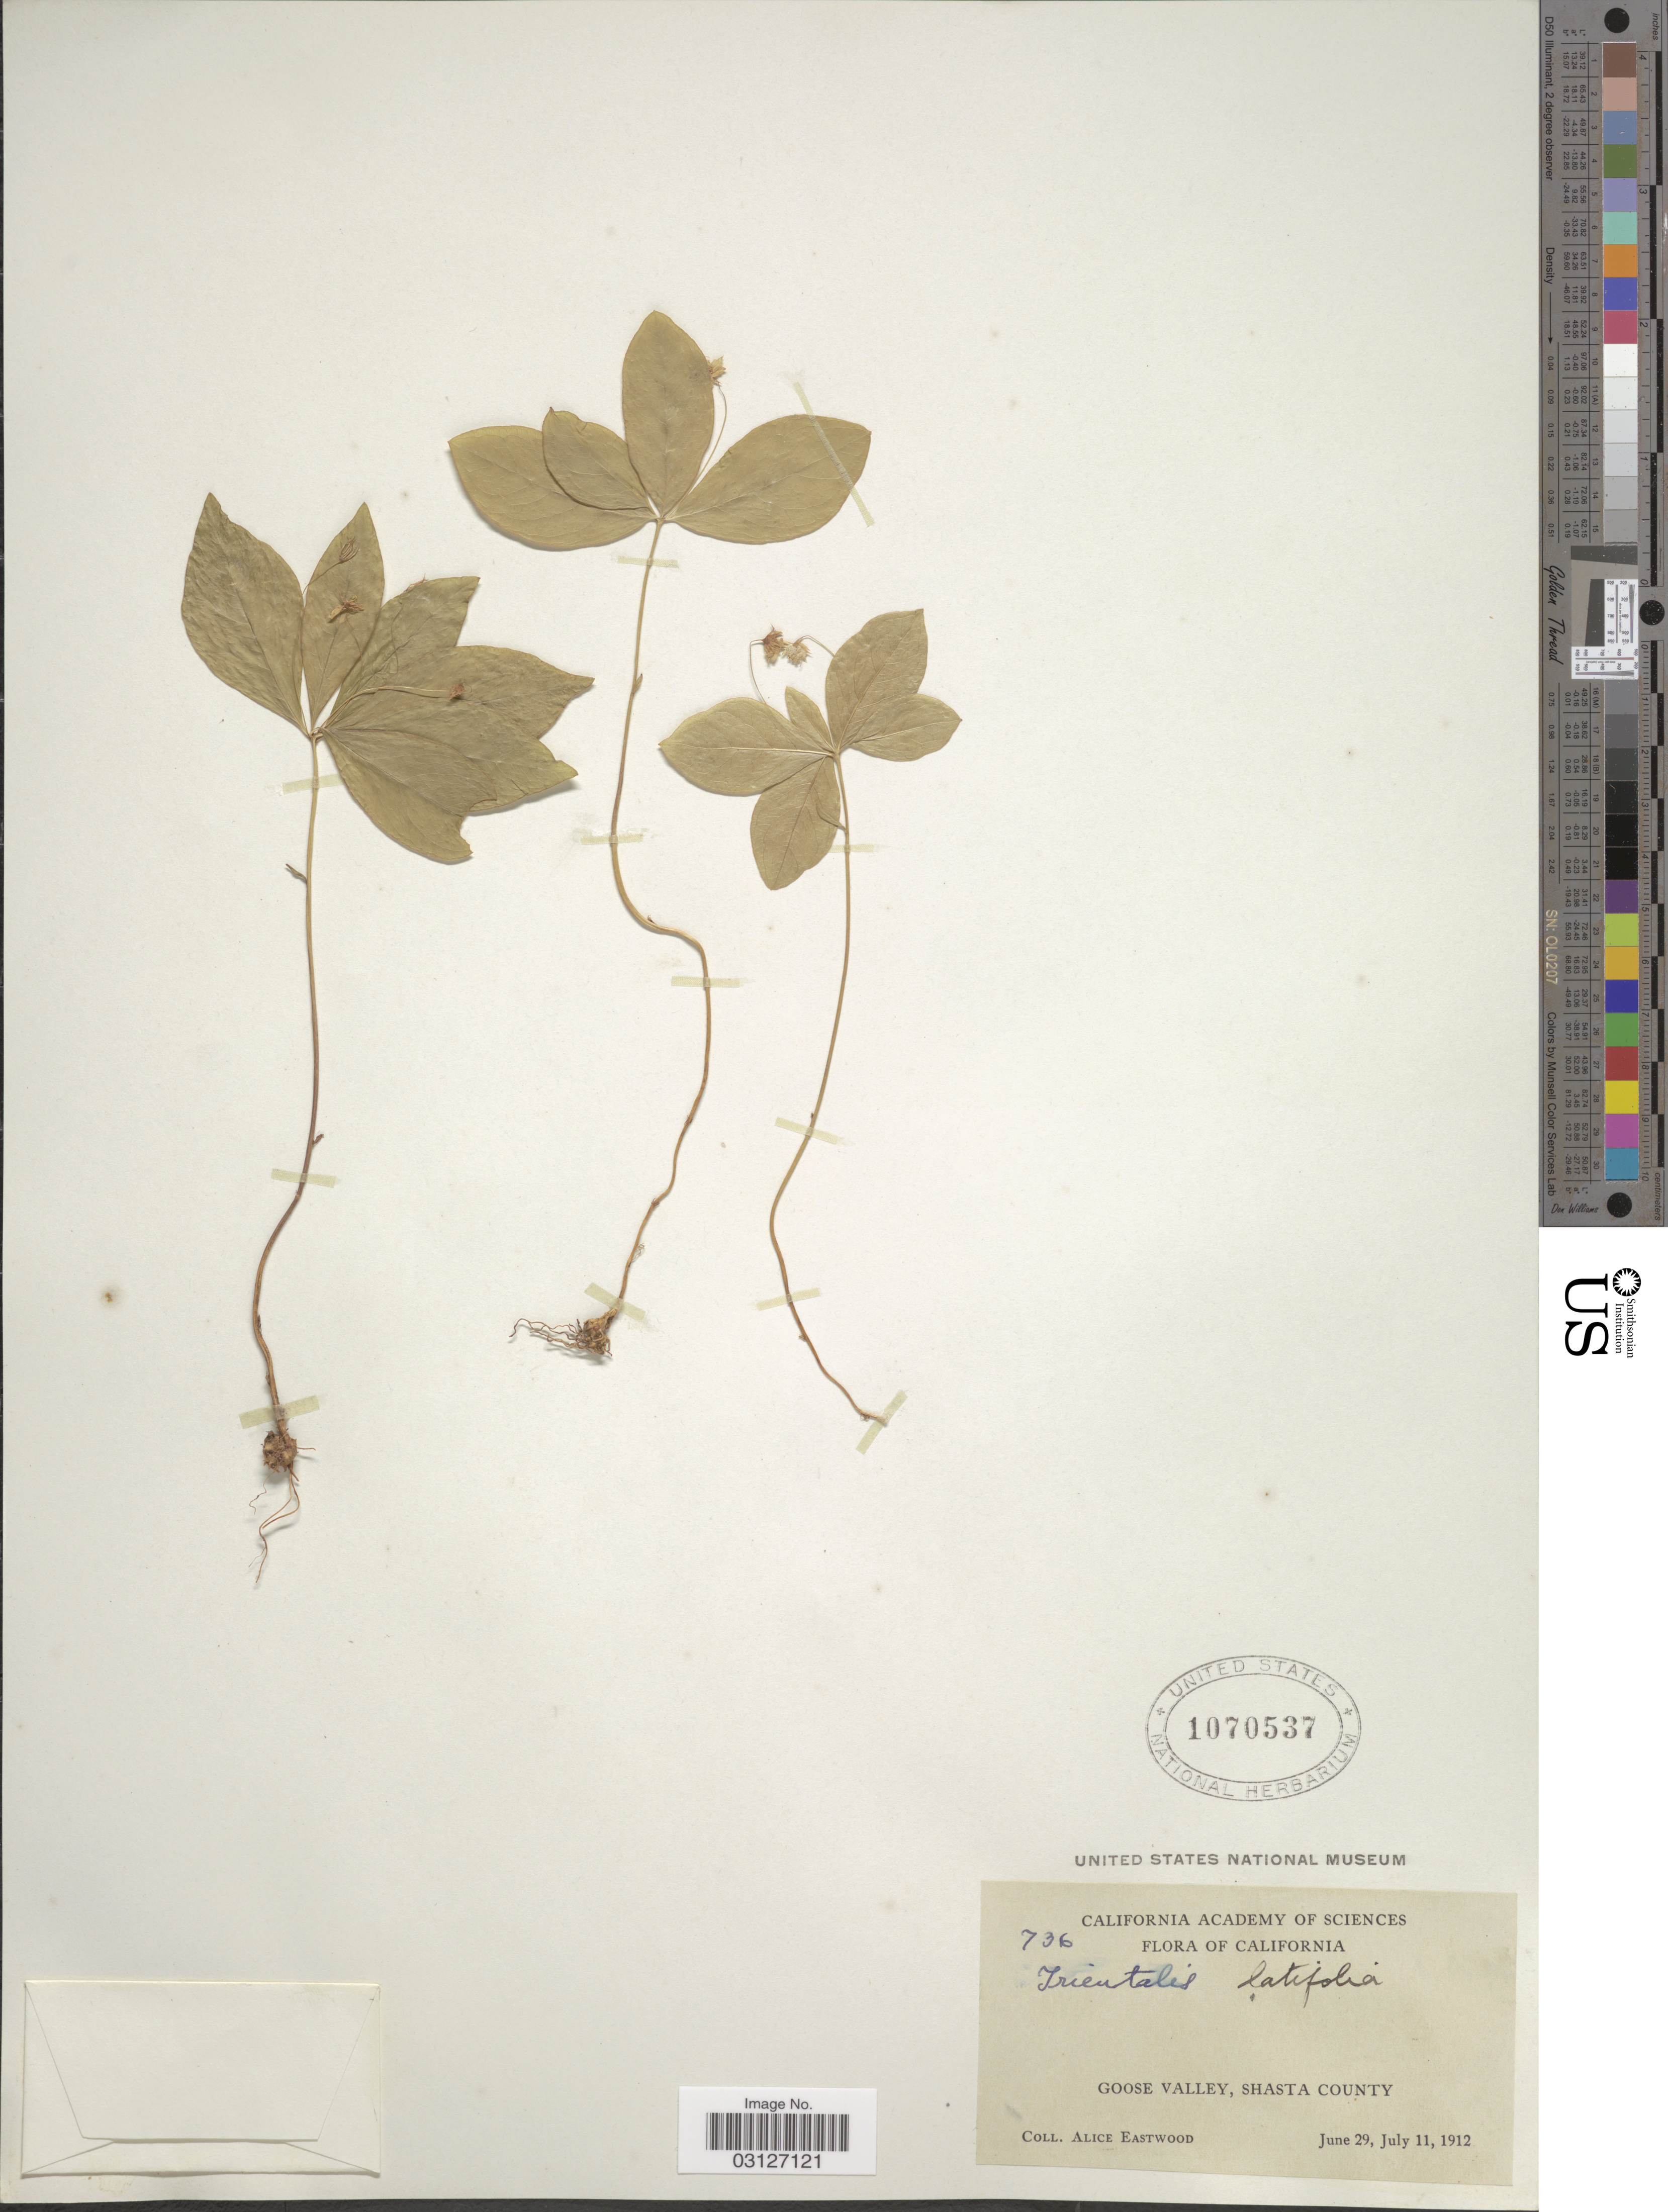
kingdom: Plantae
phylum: Tracheophyta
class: Magnoliopsida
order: Ericales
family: Primulaceae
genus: Trientalis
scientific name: Trientalis latifolia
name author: Hook.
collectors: A. Eastwood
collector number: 736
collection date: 1912-06-29/1912-07-11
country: United States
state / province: California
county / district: Shasta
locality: Goose Valley, Shasta County.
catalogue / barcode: US 1070537